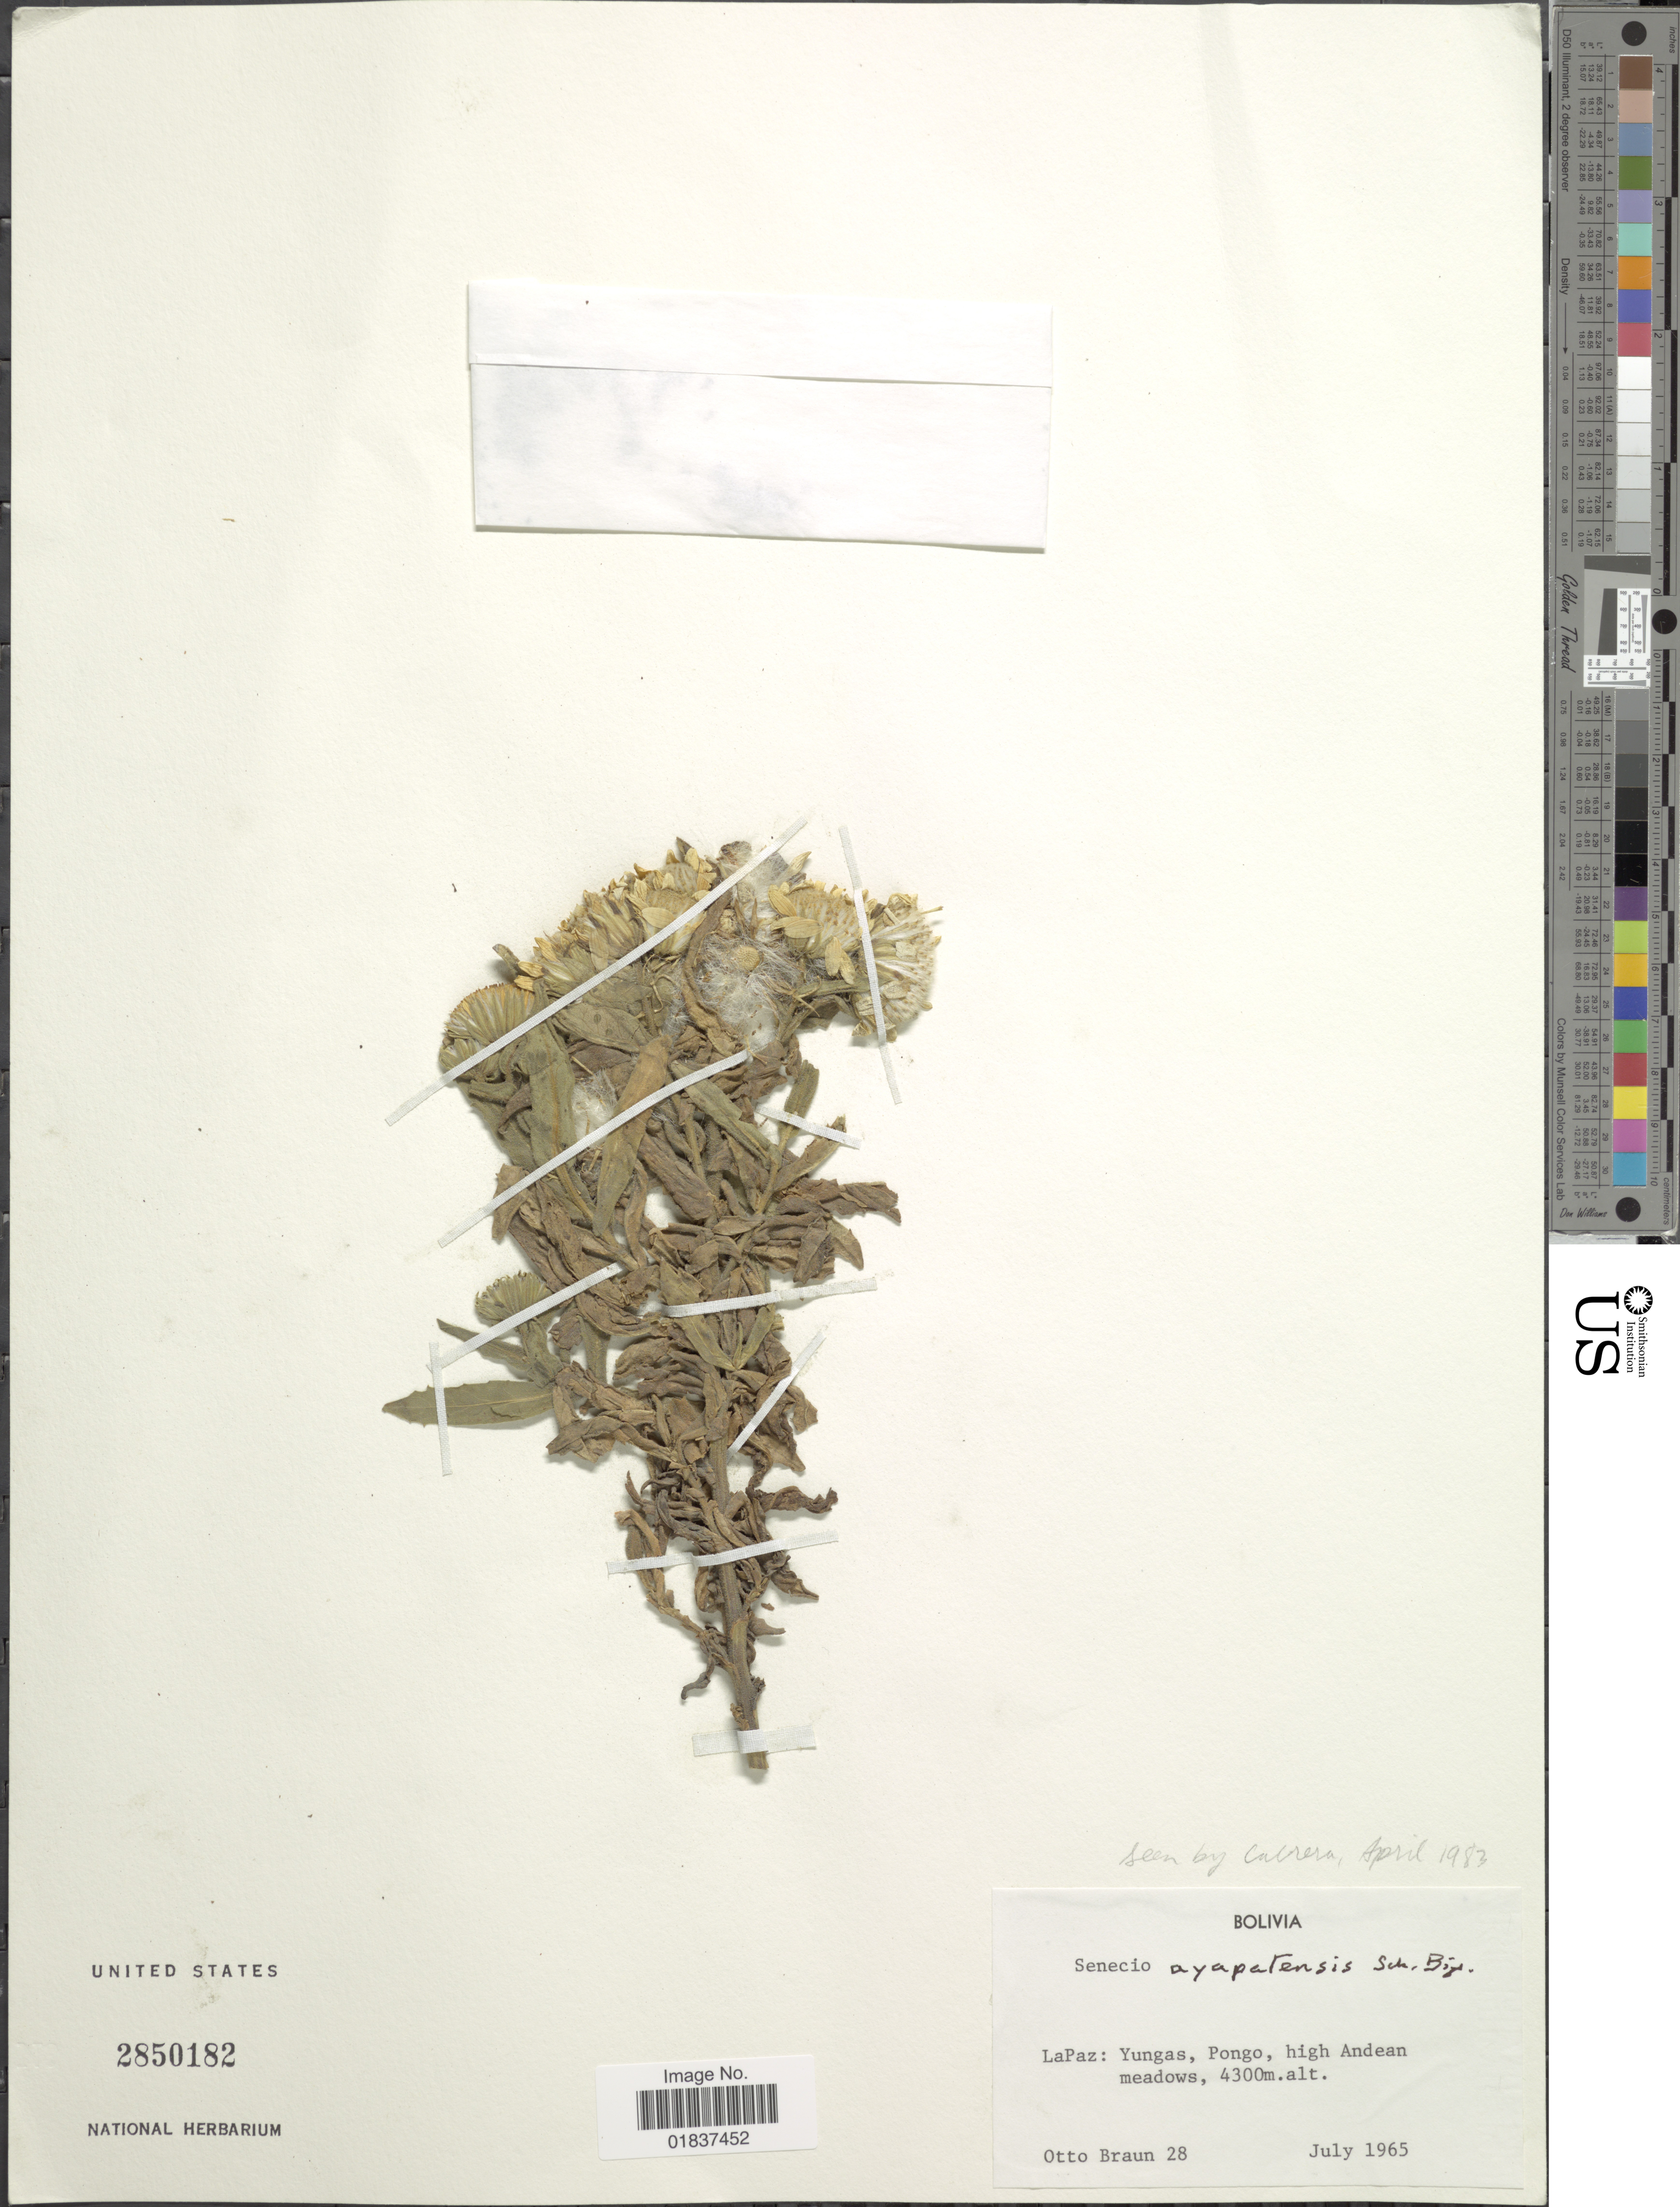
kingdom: Plantae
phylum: Tracheophyta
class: Magnoliopsida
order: Asterales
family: Asteraceae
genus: Senecio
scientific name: Senecio ayapatensis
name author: Sch. Bip.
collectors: O. Braun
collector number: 28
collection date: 1965-07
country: Bolivia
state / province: La Paz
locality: LaPaz: Yungas, Pongo, high Andean meadows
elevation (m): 4300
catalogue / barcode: US 2850182